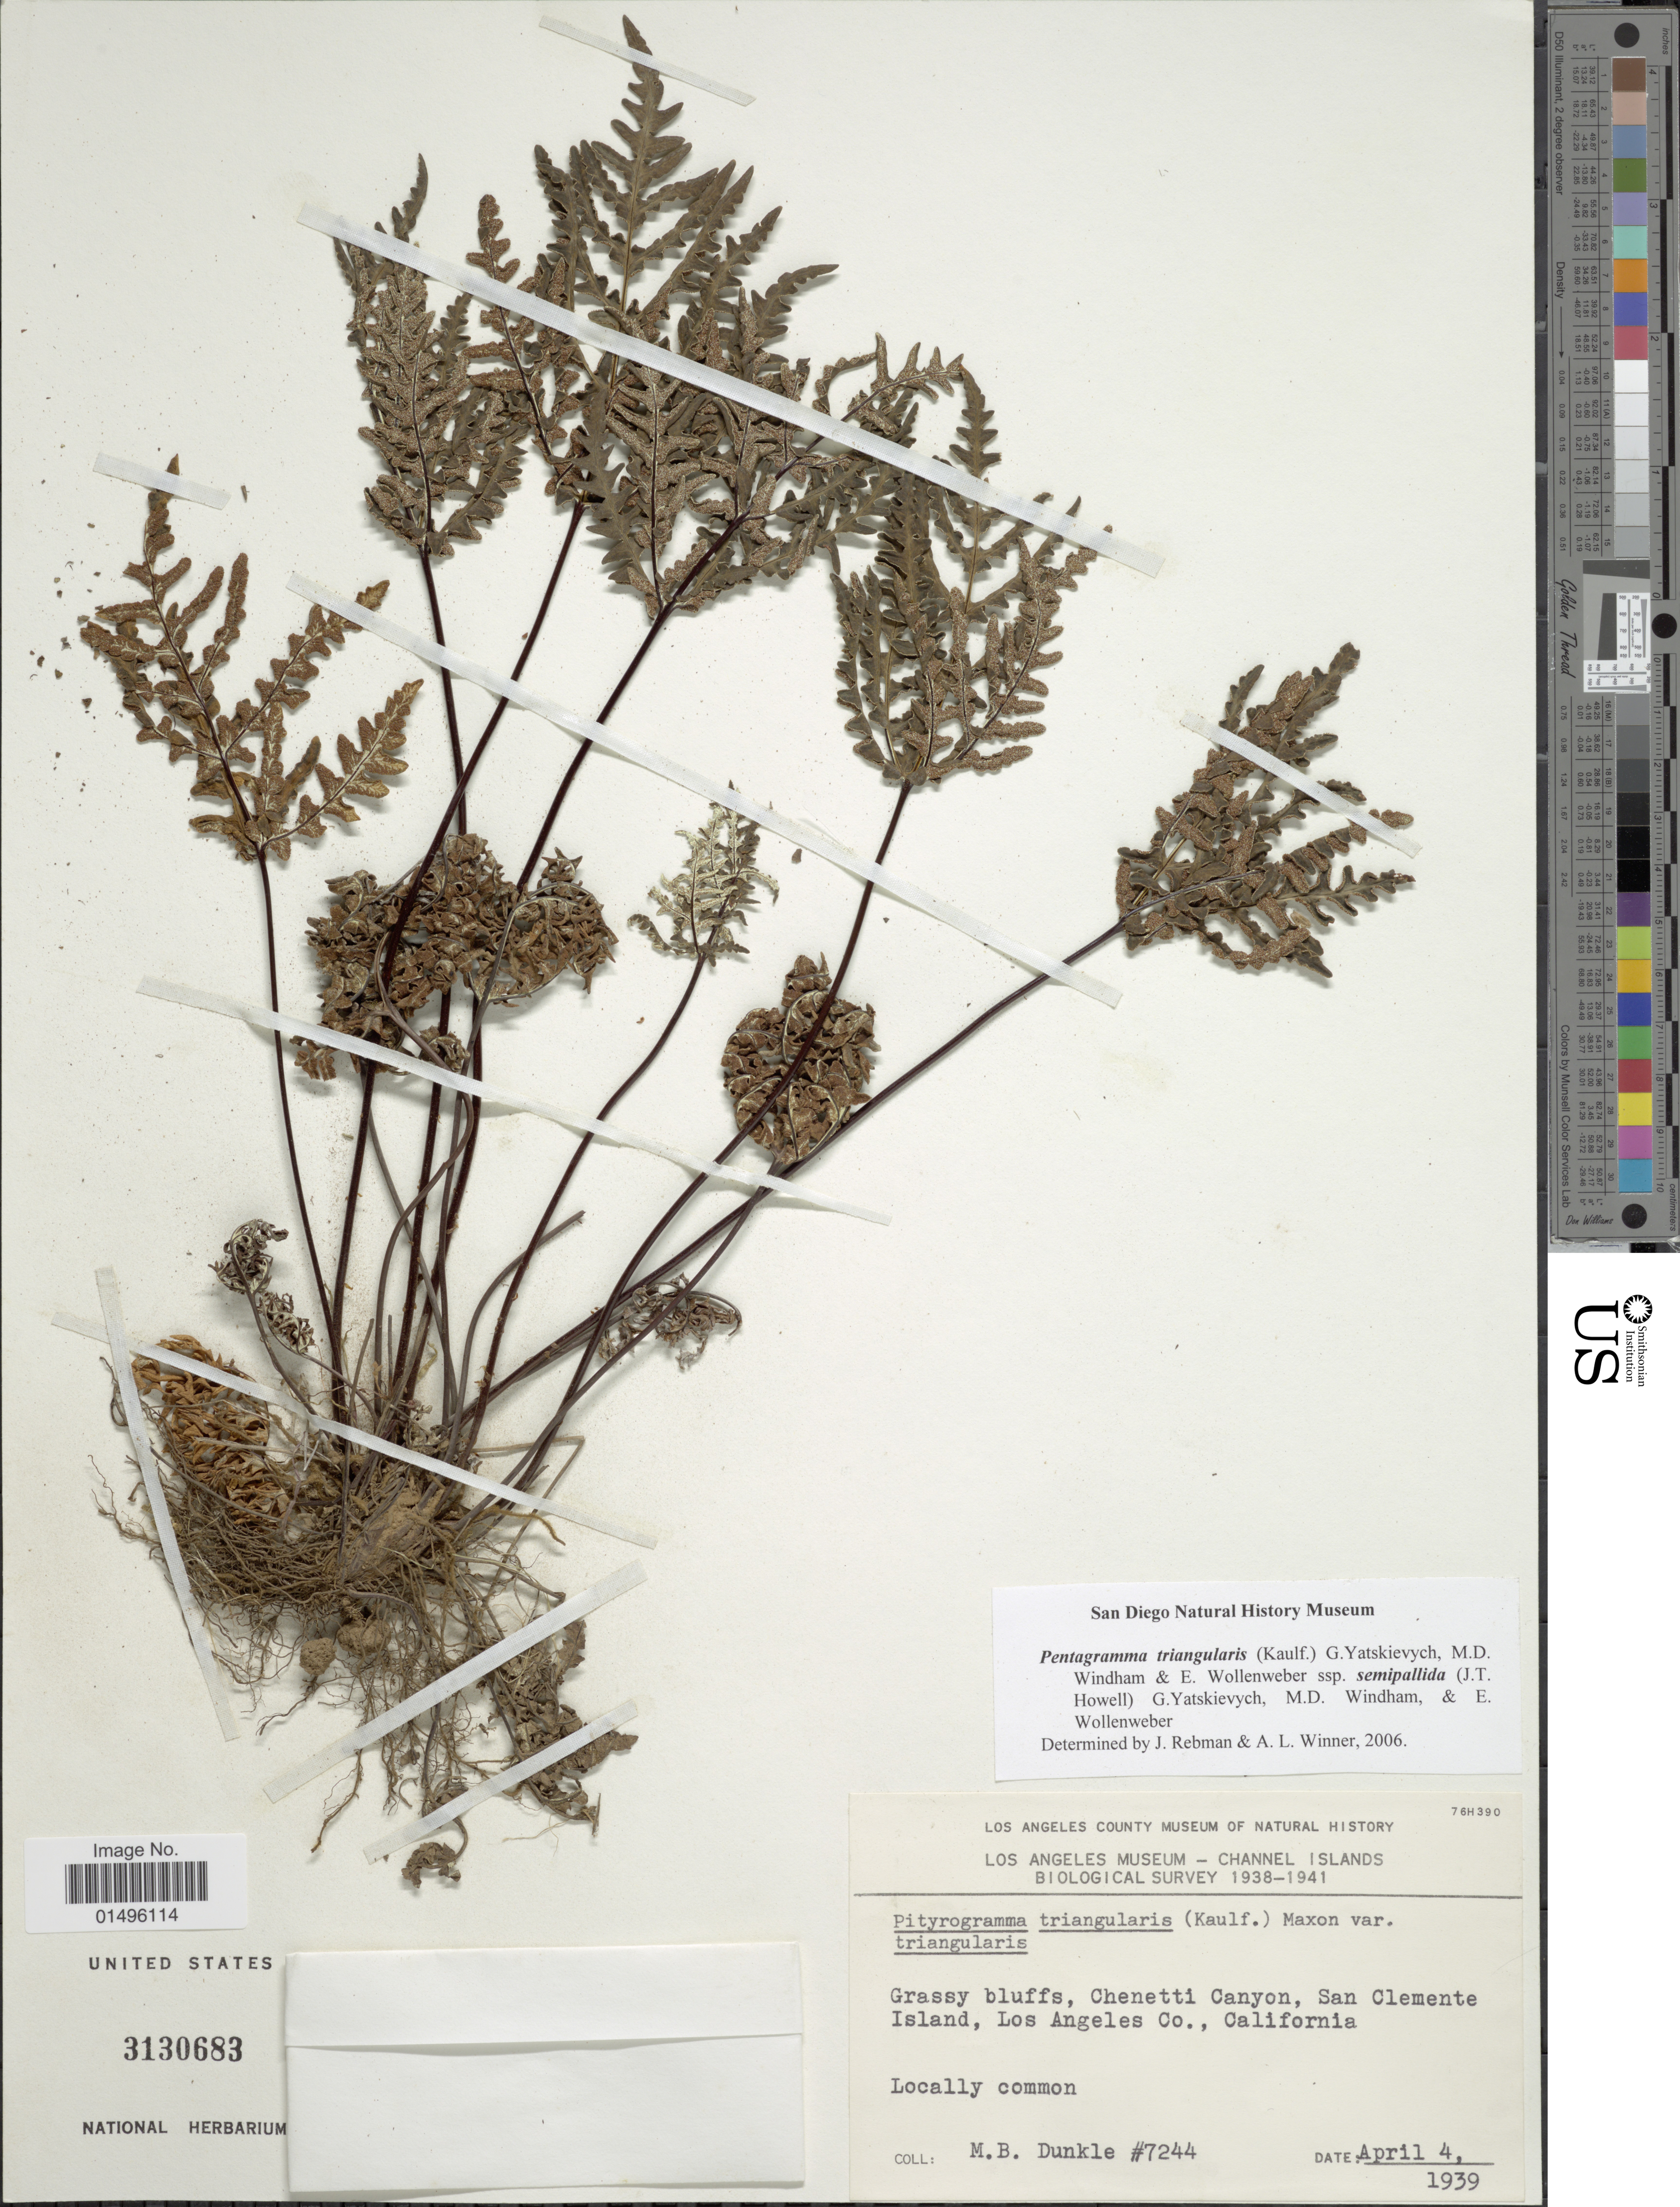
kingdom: Plantae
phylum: Tracheophyta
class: Polypodiopsida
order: Polypodiales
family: Pteridaceae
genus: Pentagramma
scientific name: Pentagramma triangularis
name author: (Kaulf.) Yatsk. et al.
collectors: M. Dunkle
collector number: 7244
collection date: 1939-04-04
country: United States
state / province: California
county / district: Los Angeles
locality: California, Grassy bluffs, Chenetti Canyon,San Clemente Island, Los Angeles Co.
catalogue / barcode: US 3130683